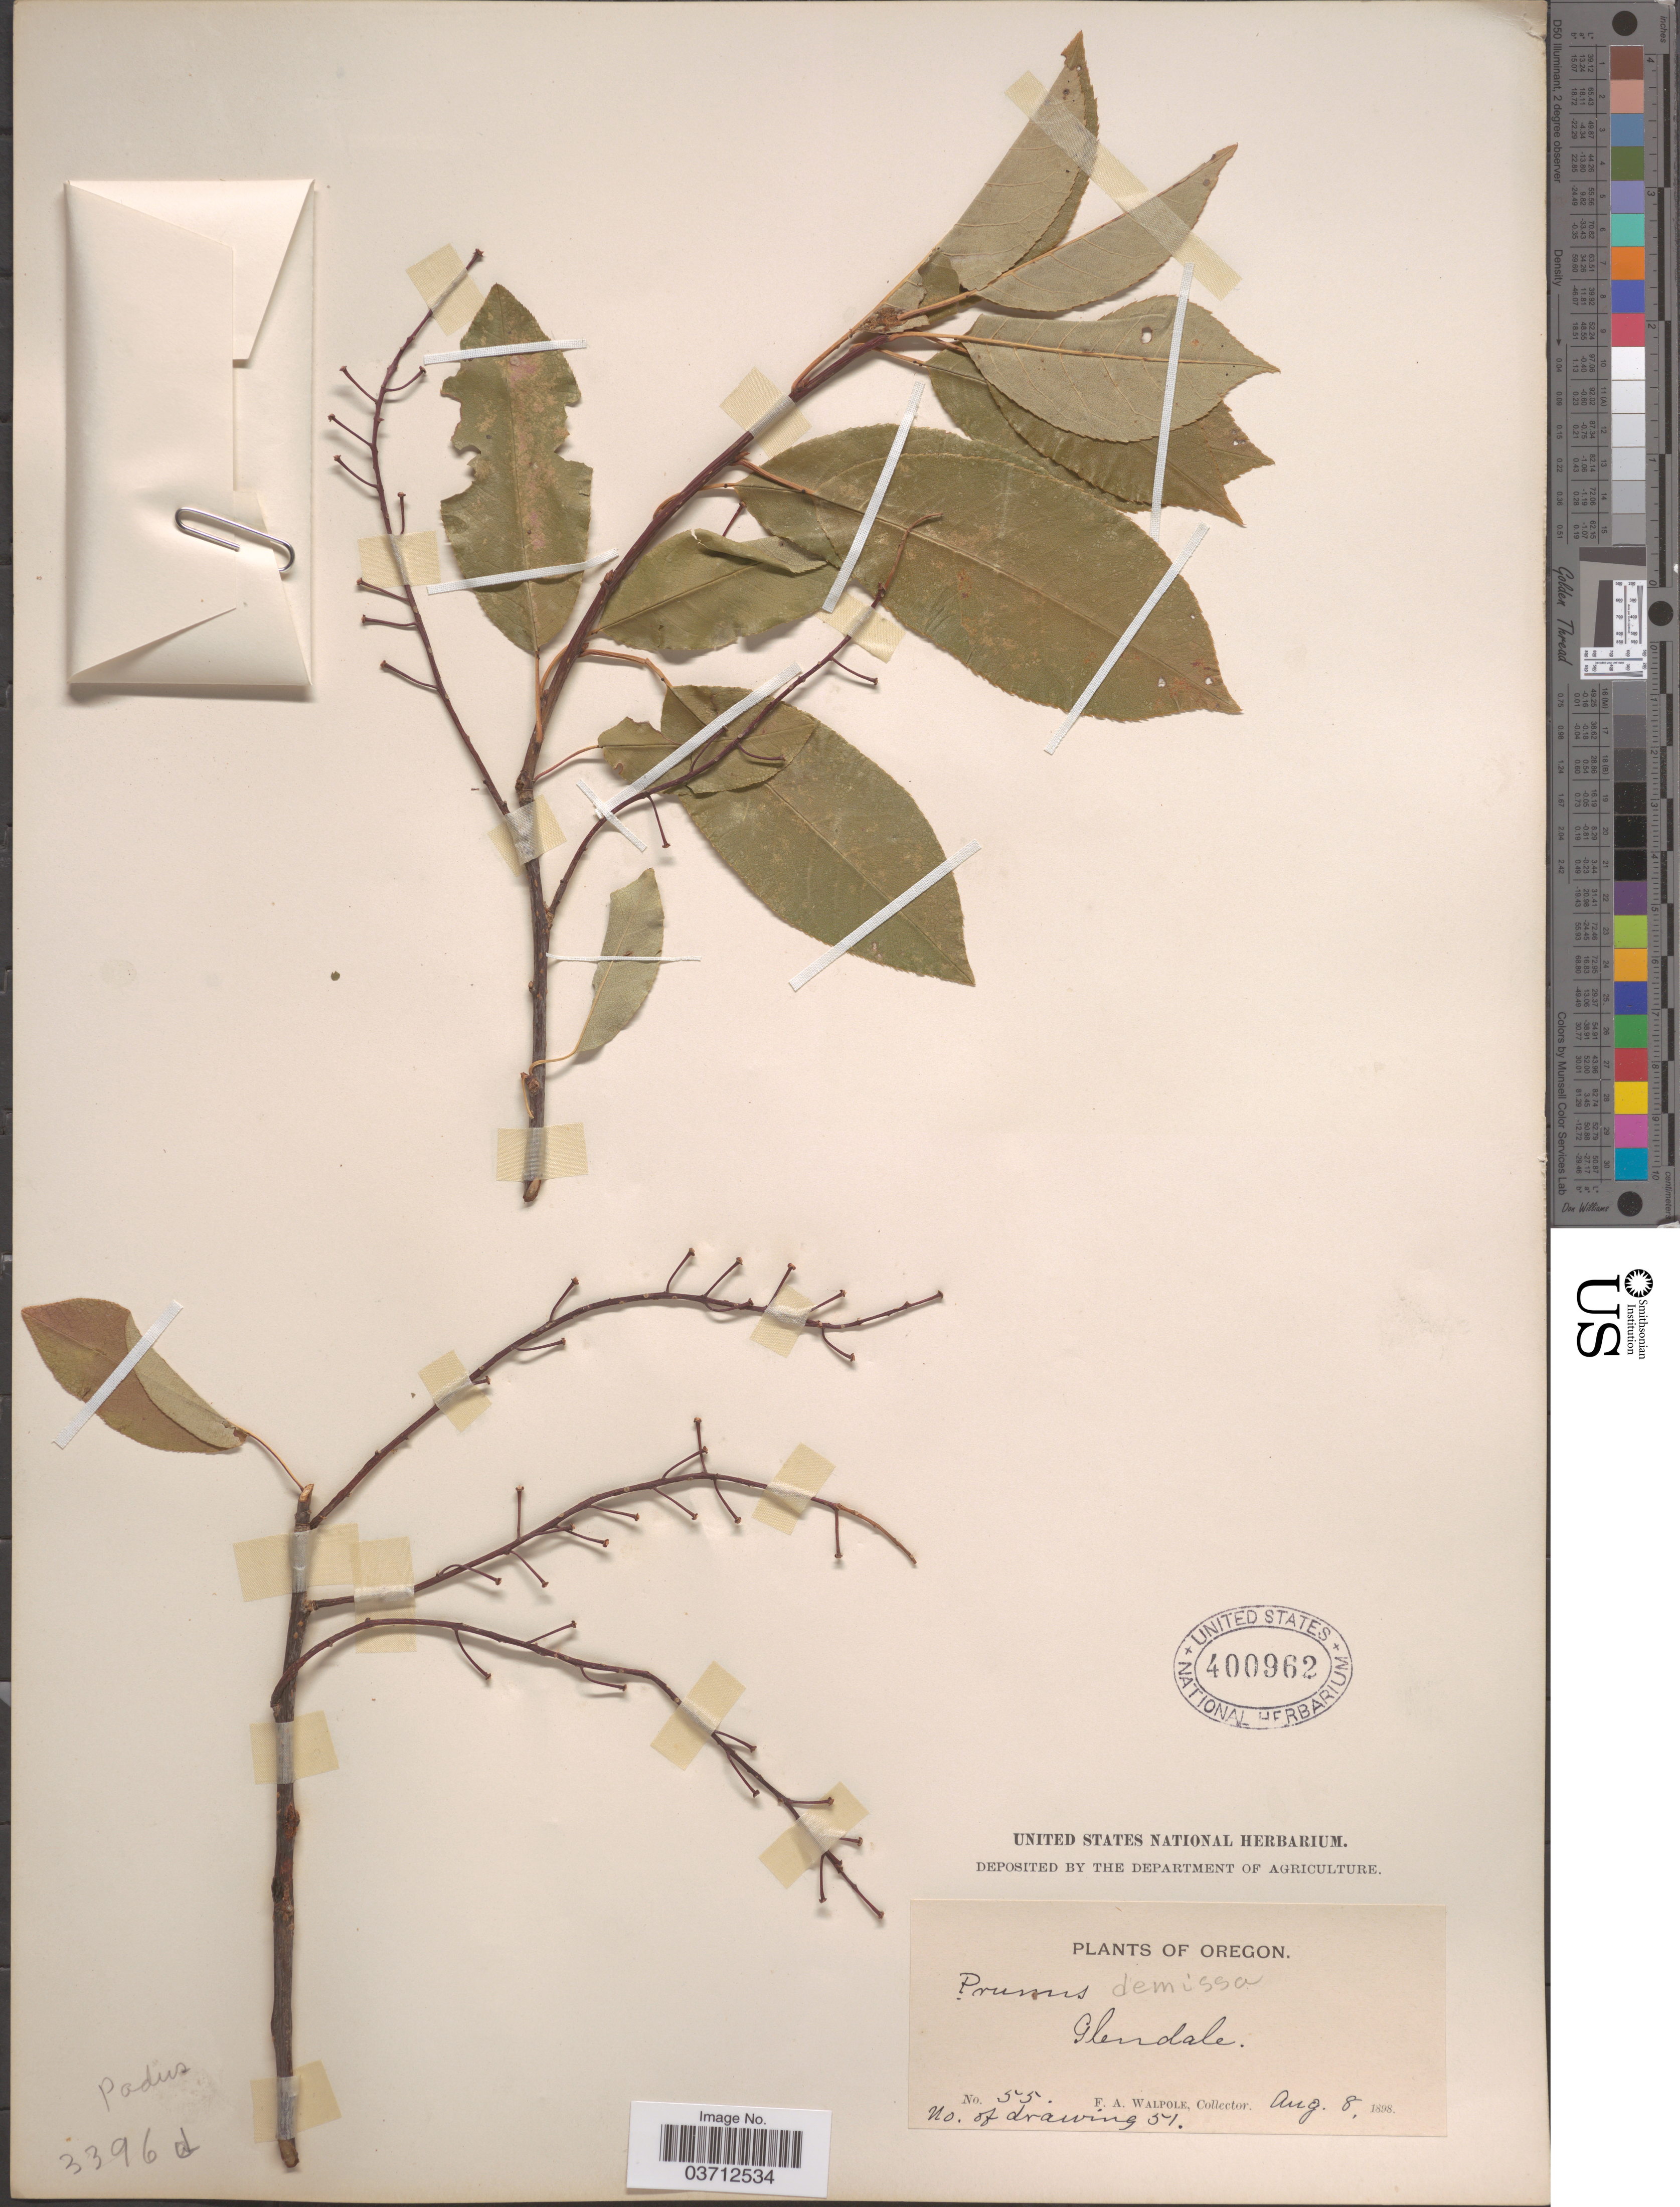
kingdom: Plantae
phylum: Tracheophyta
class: Magnoliopsida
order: Rosales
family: Rosaceae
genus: Prunus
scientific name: Prunus demissa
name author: (Nutt.) Walp.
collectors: F. Walpole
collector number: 55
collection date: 1898-08-08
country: United States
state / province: Oregon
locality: Glendale.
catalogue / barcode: US 400962